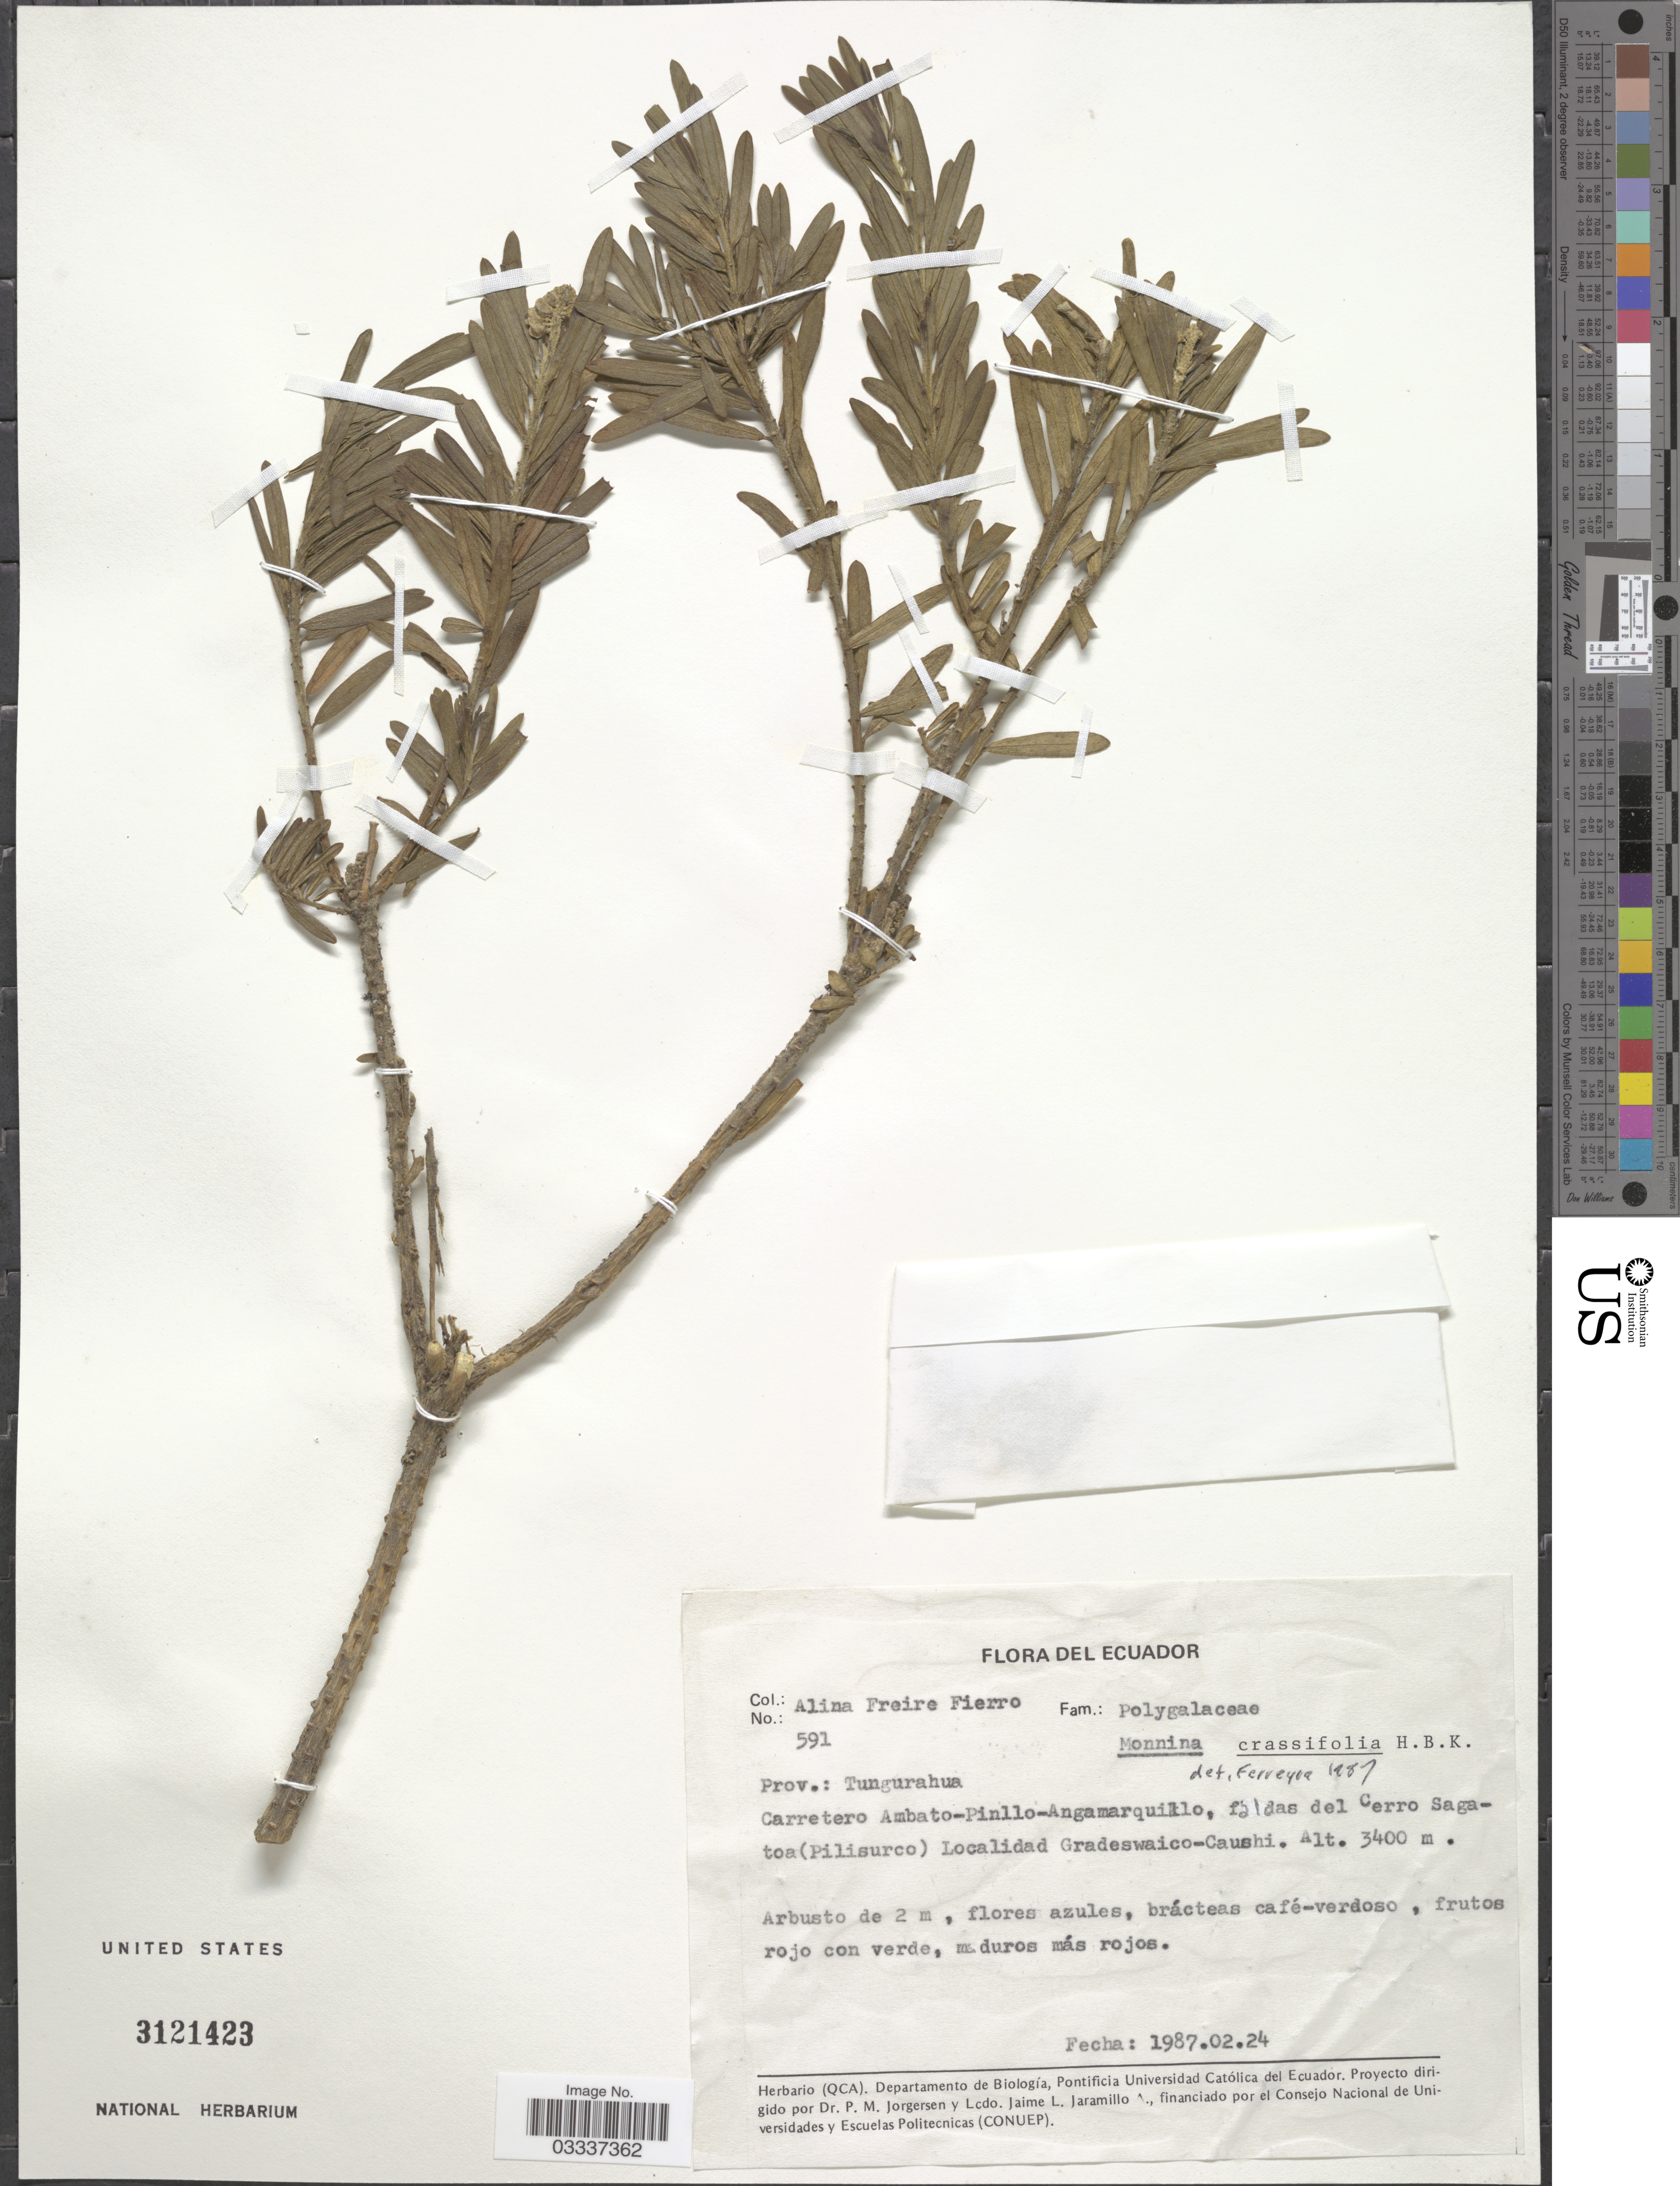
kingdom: Plantae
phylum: Tracheophyta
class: Magnoliopsida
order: Fabales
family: Polygalaceae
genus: Monnina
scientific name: Monnina crassifolia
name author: (Bonpl.) Kunth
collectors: A. Freire-Fierro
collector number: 591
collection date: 1987-02-24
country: Ecuador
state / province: Tungurahua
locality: Carretero Ambato-Pinllo-Angamarquillo, faldas del Cerro Sagatoa (Pilisurco) Gradeswaico-Caushi.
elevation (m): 3400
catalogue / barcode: US 3121423